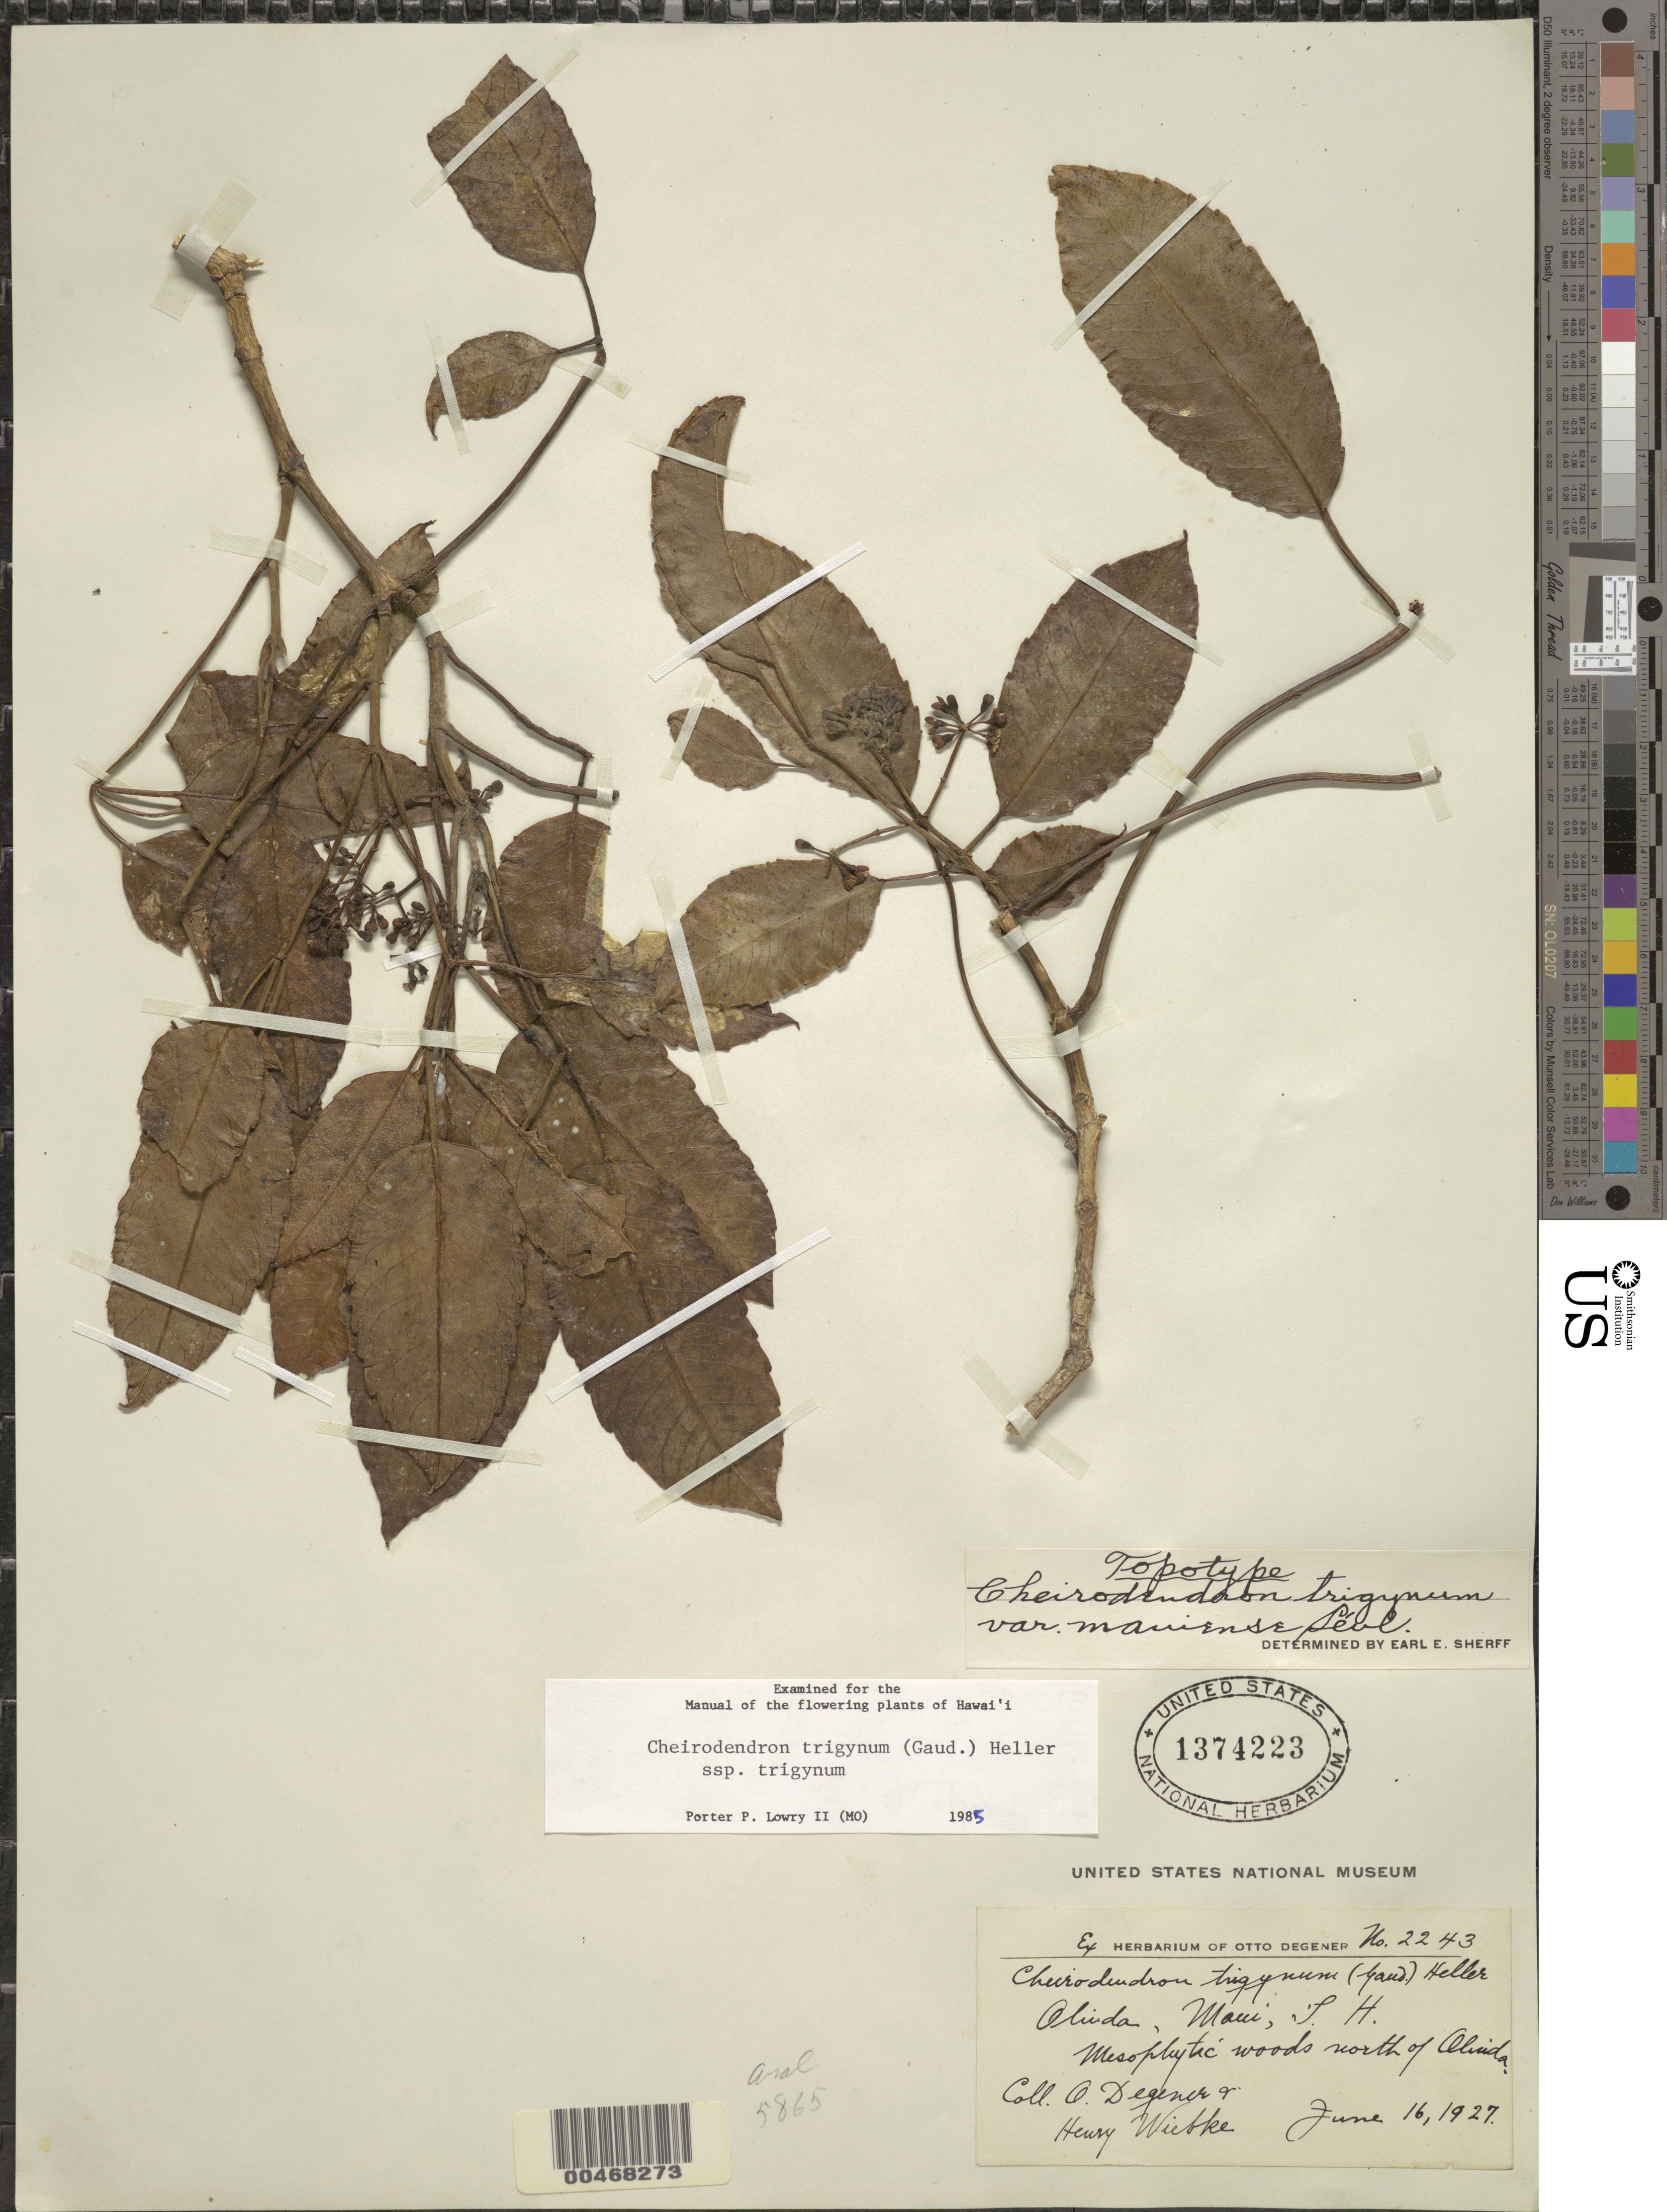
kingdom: Plantae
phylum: Tracheophyta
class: Magnoliopsida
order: Apiales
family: Araliaceae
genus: Cheirodendron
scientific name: Cheirodendron trigynum subsp. trigynum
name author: (Gaudich.) A. Heller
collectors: O. Degener & H. Wiebke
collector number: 2243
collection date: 1927-06-16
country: United States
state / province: Hawaii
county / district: Maui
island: Maui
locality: Olinda, Maui, S. H., north of Olinda.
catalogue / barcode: US 1374223